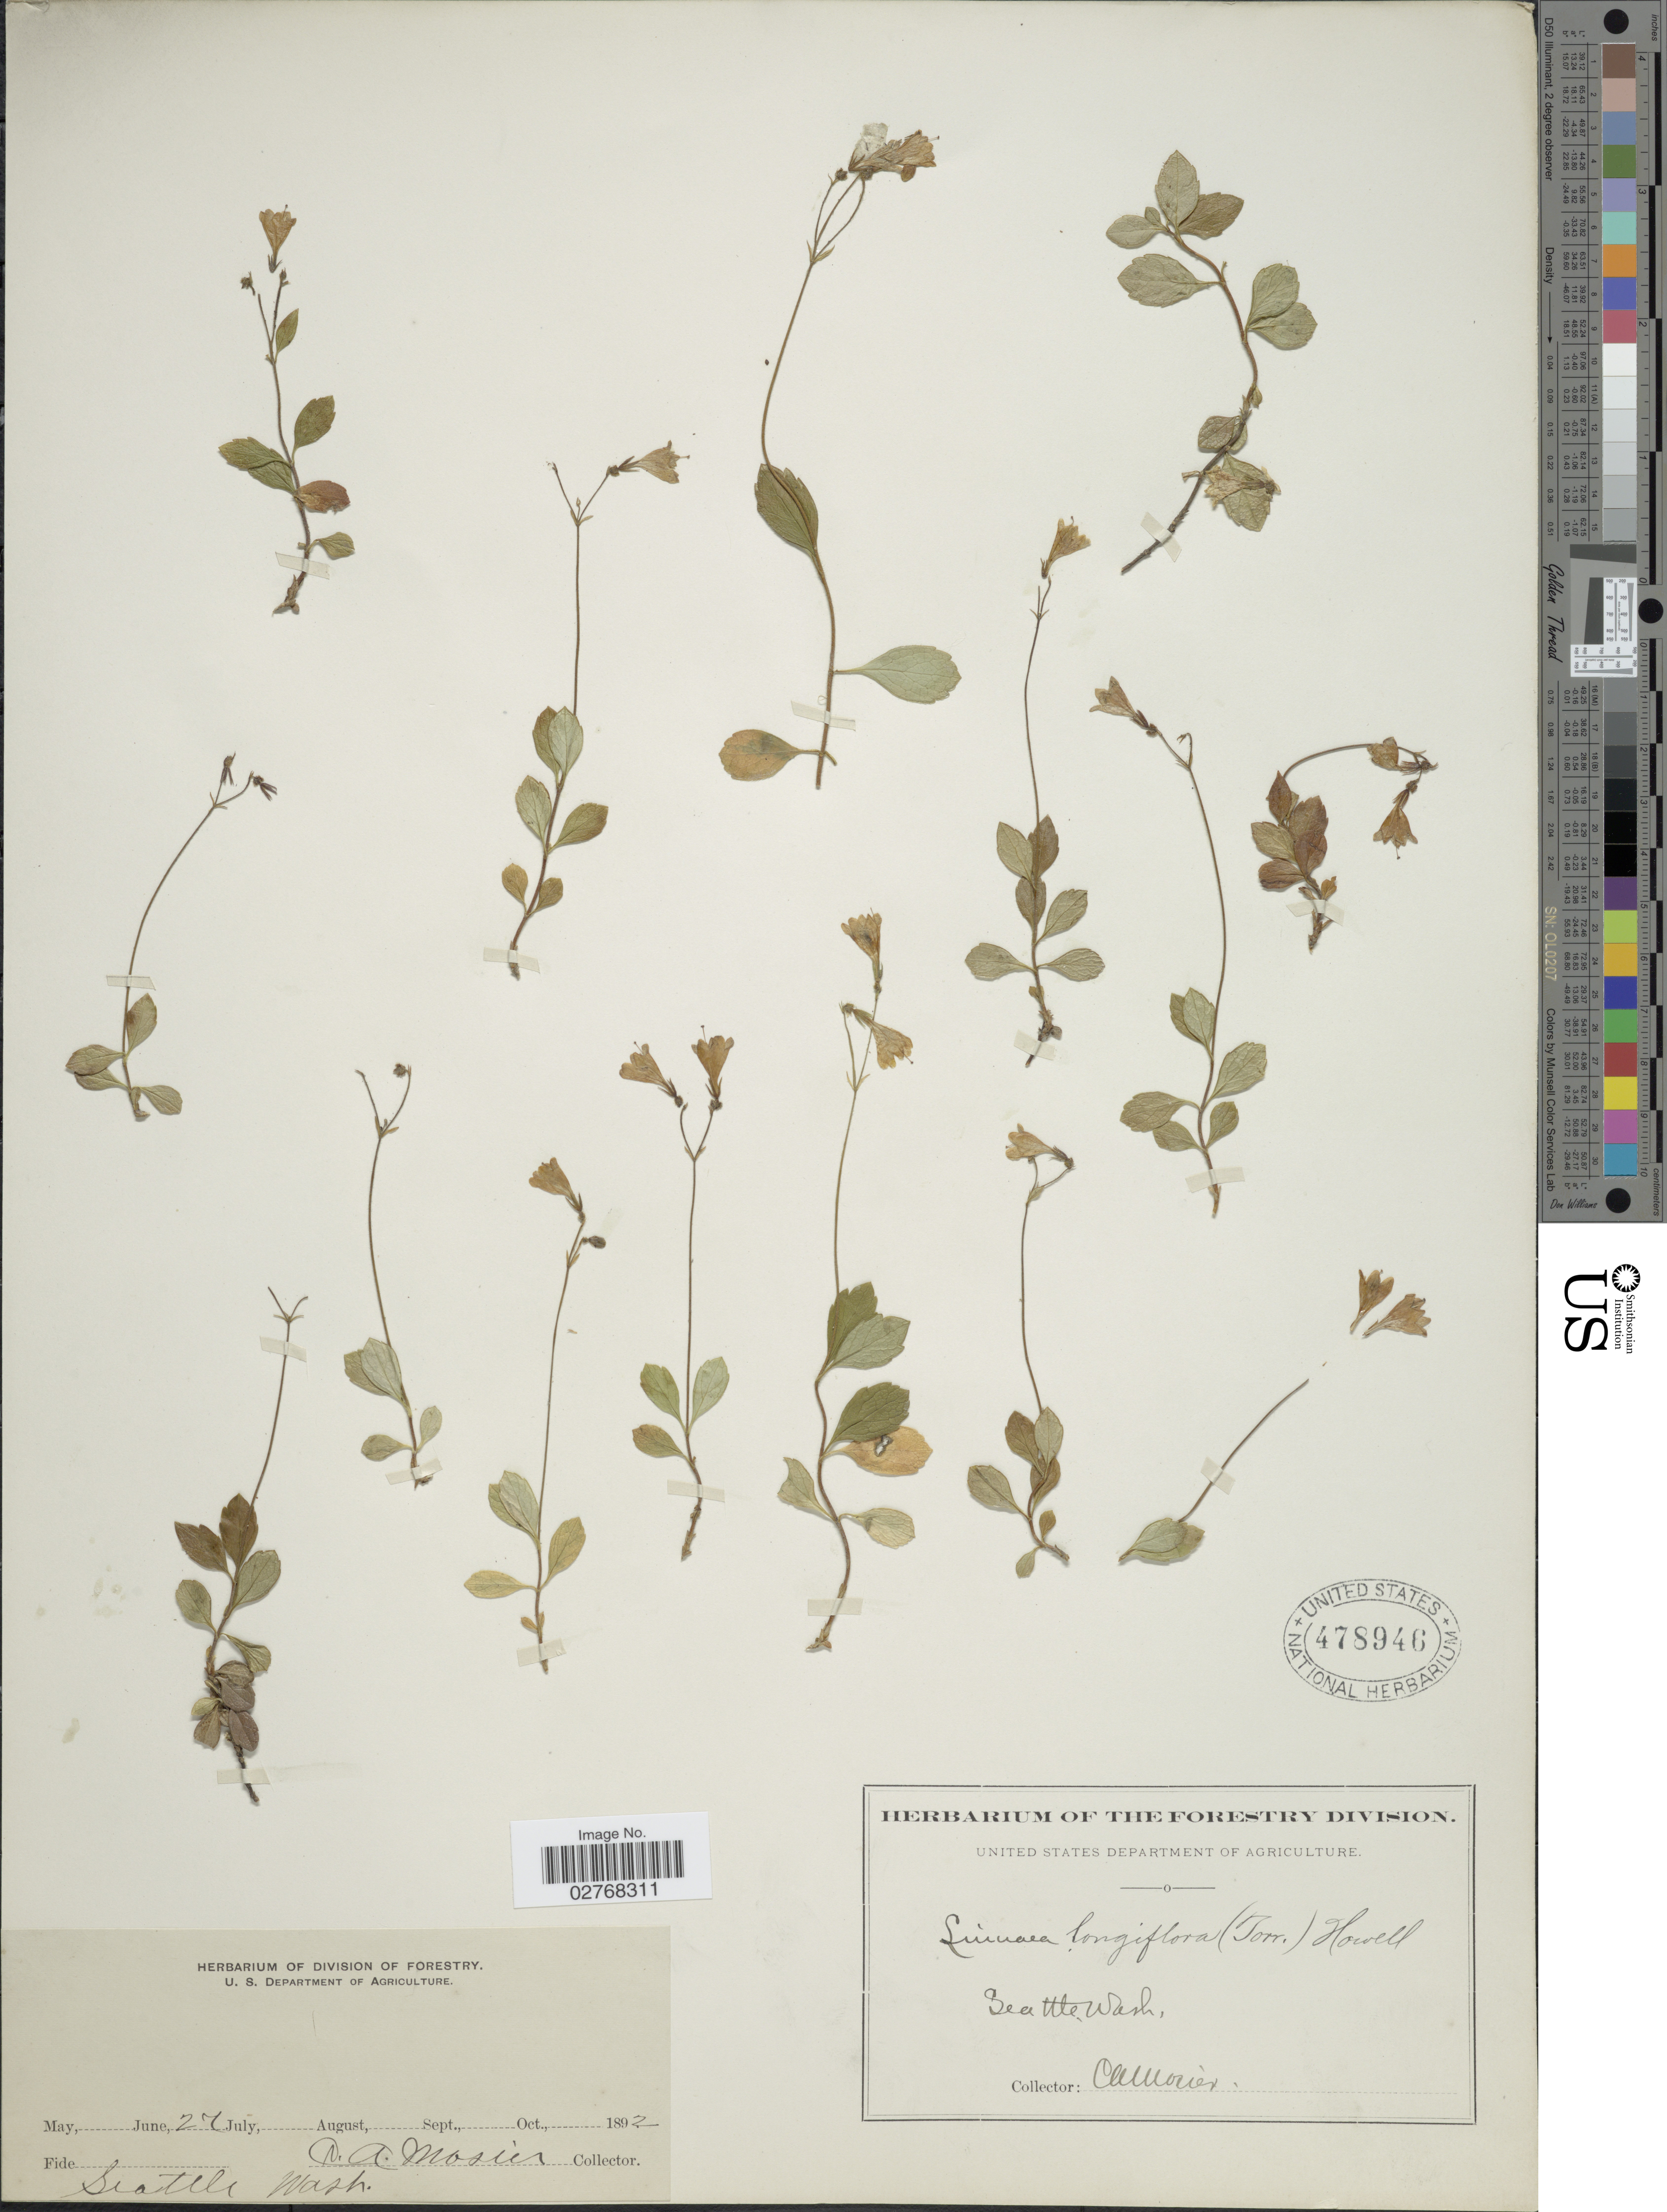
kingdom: Plantae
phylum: Tracheophyta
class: Magnoliopsida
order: Dipsacales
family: Caprifoliaceae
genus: Linnaea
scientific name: Linnaea borealis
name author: L.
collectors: C. A. Mosier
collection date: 1892-06-27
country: United States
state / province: Washington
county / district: King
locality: Seattle.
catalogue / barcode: US 478946